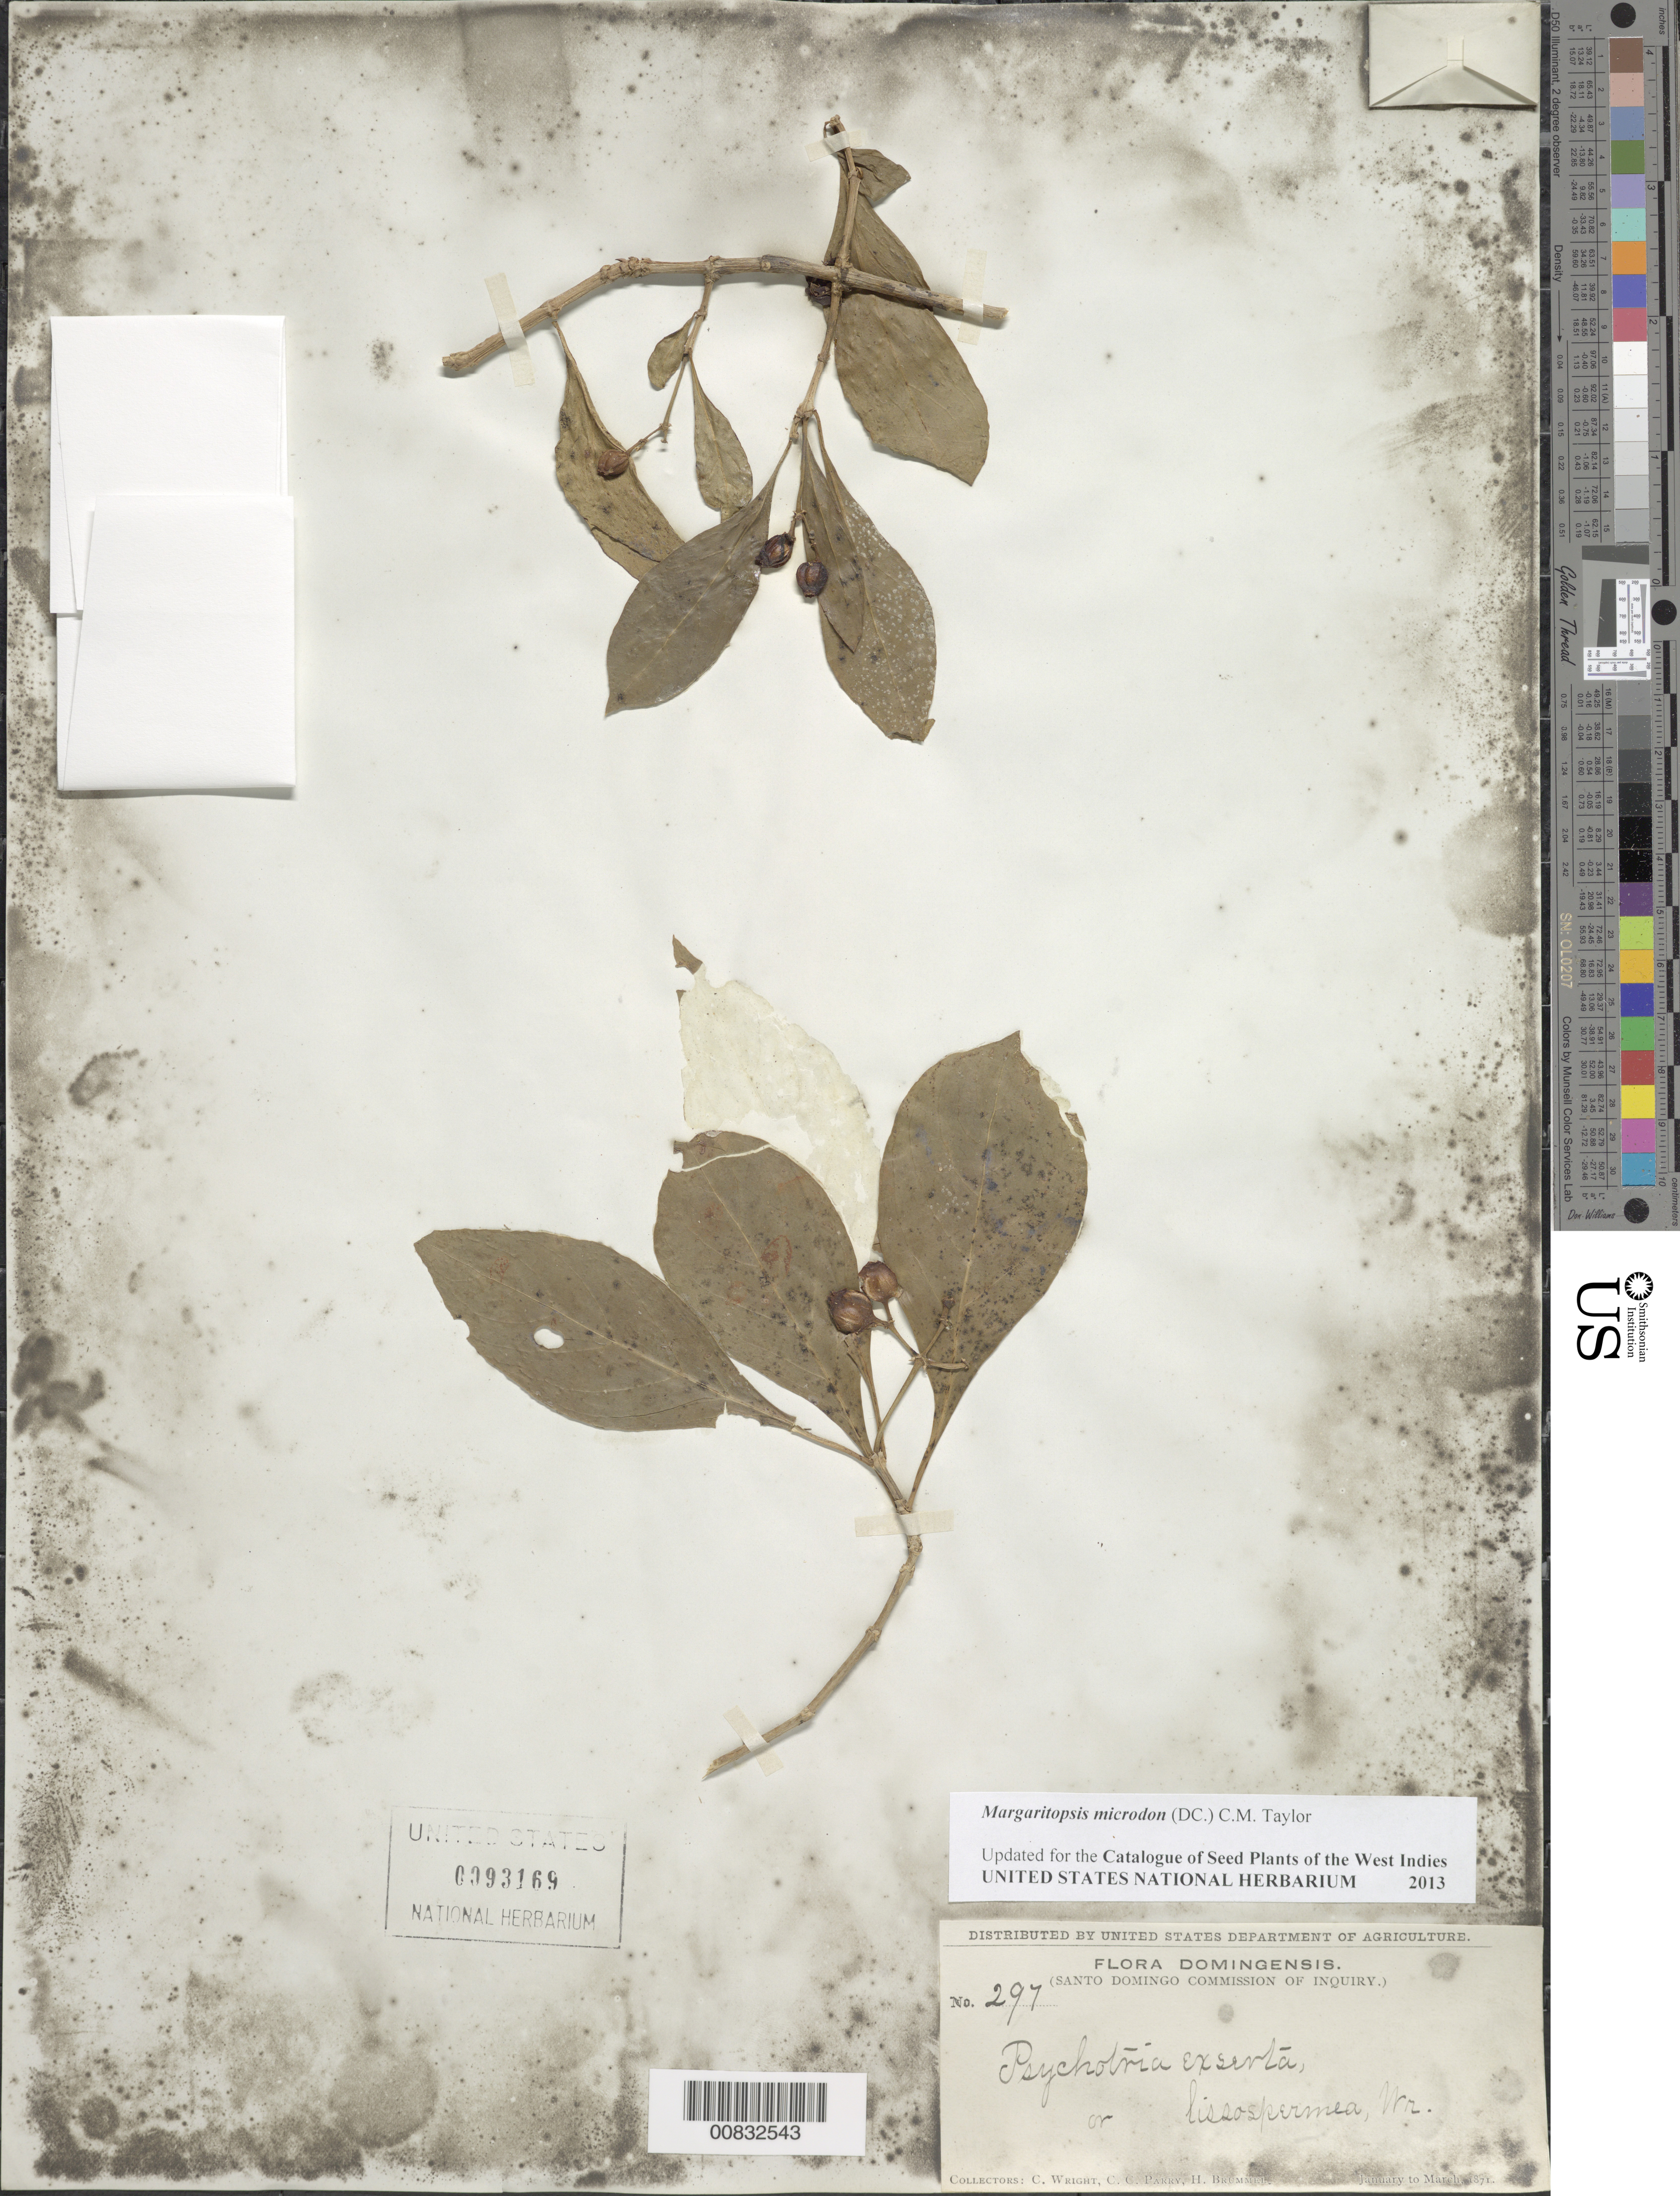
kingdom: Plantae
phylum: Tracheophyta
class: Magnoliopsida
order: Gentianales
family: Rubiaceae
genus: Margaritopsis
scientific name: Margaritopsis microdon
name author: (DC.) C.M. Taylor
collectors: C. Wright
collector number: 297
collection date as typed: Jan 1871 to -- Mar 1871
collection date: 1871-01/1871-03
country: Dominican Republic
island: Hispaniola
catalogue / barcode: US 93169